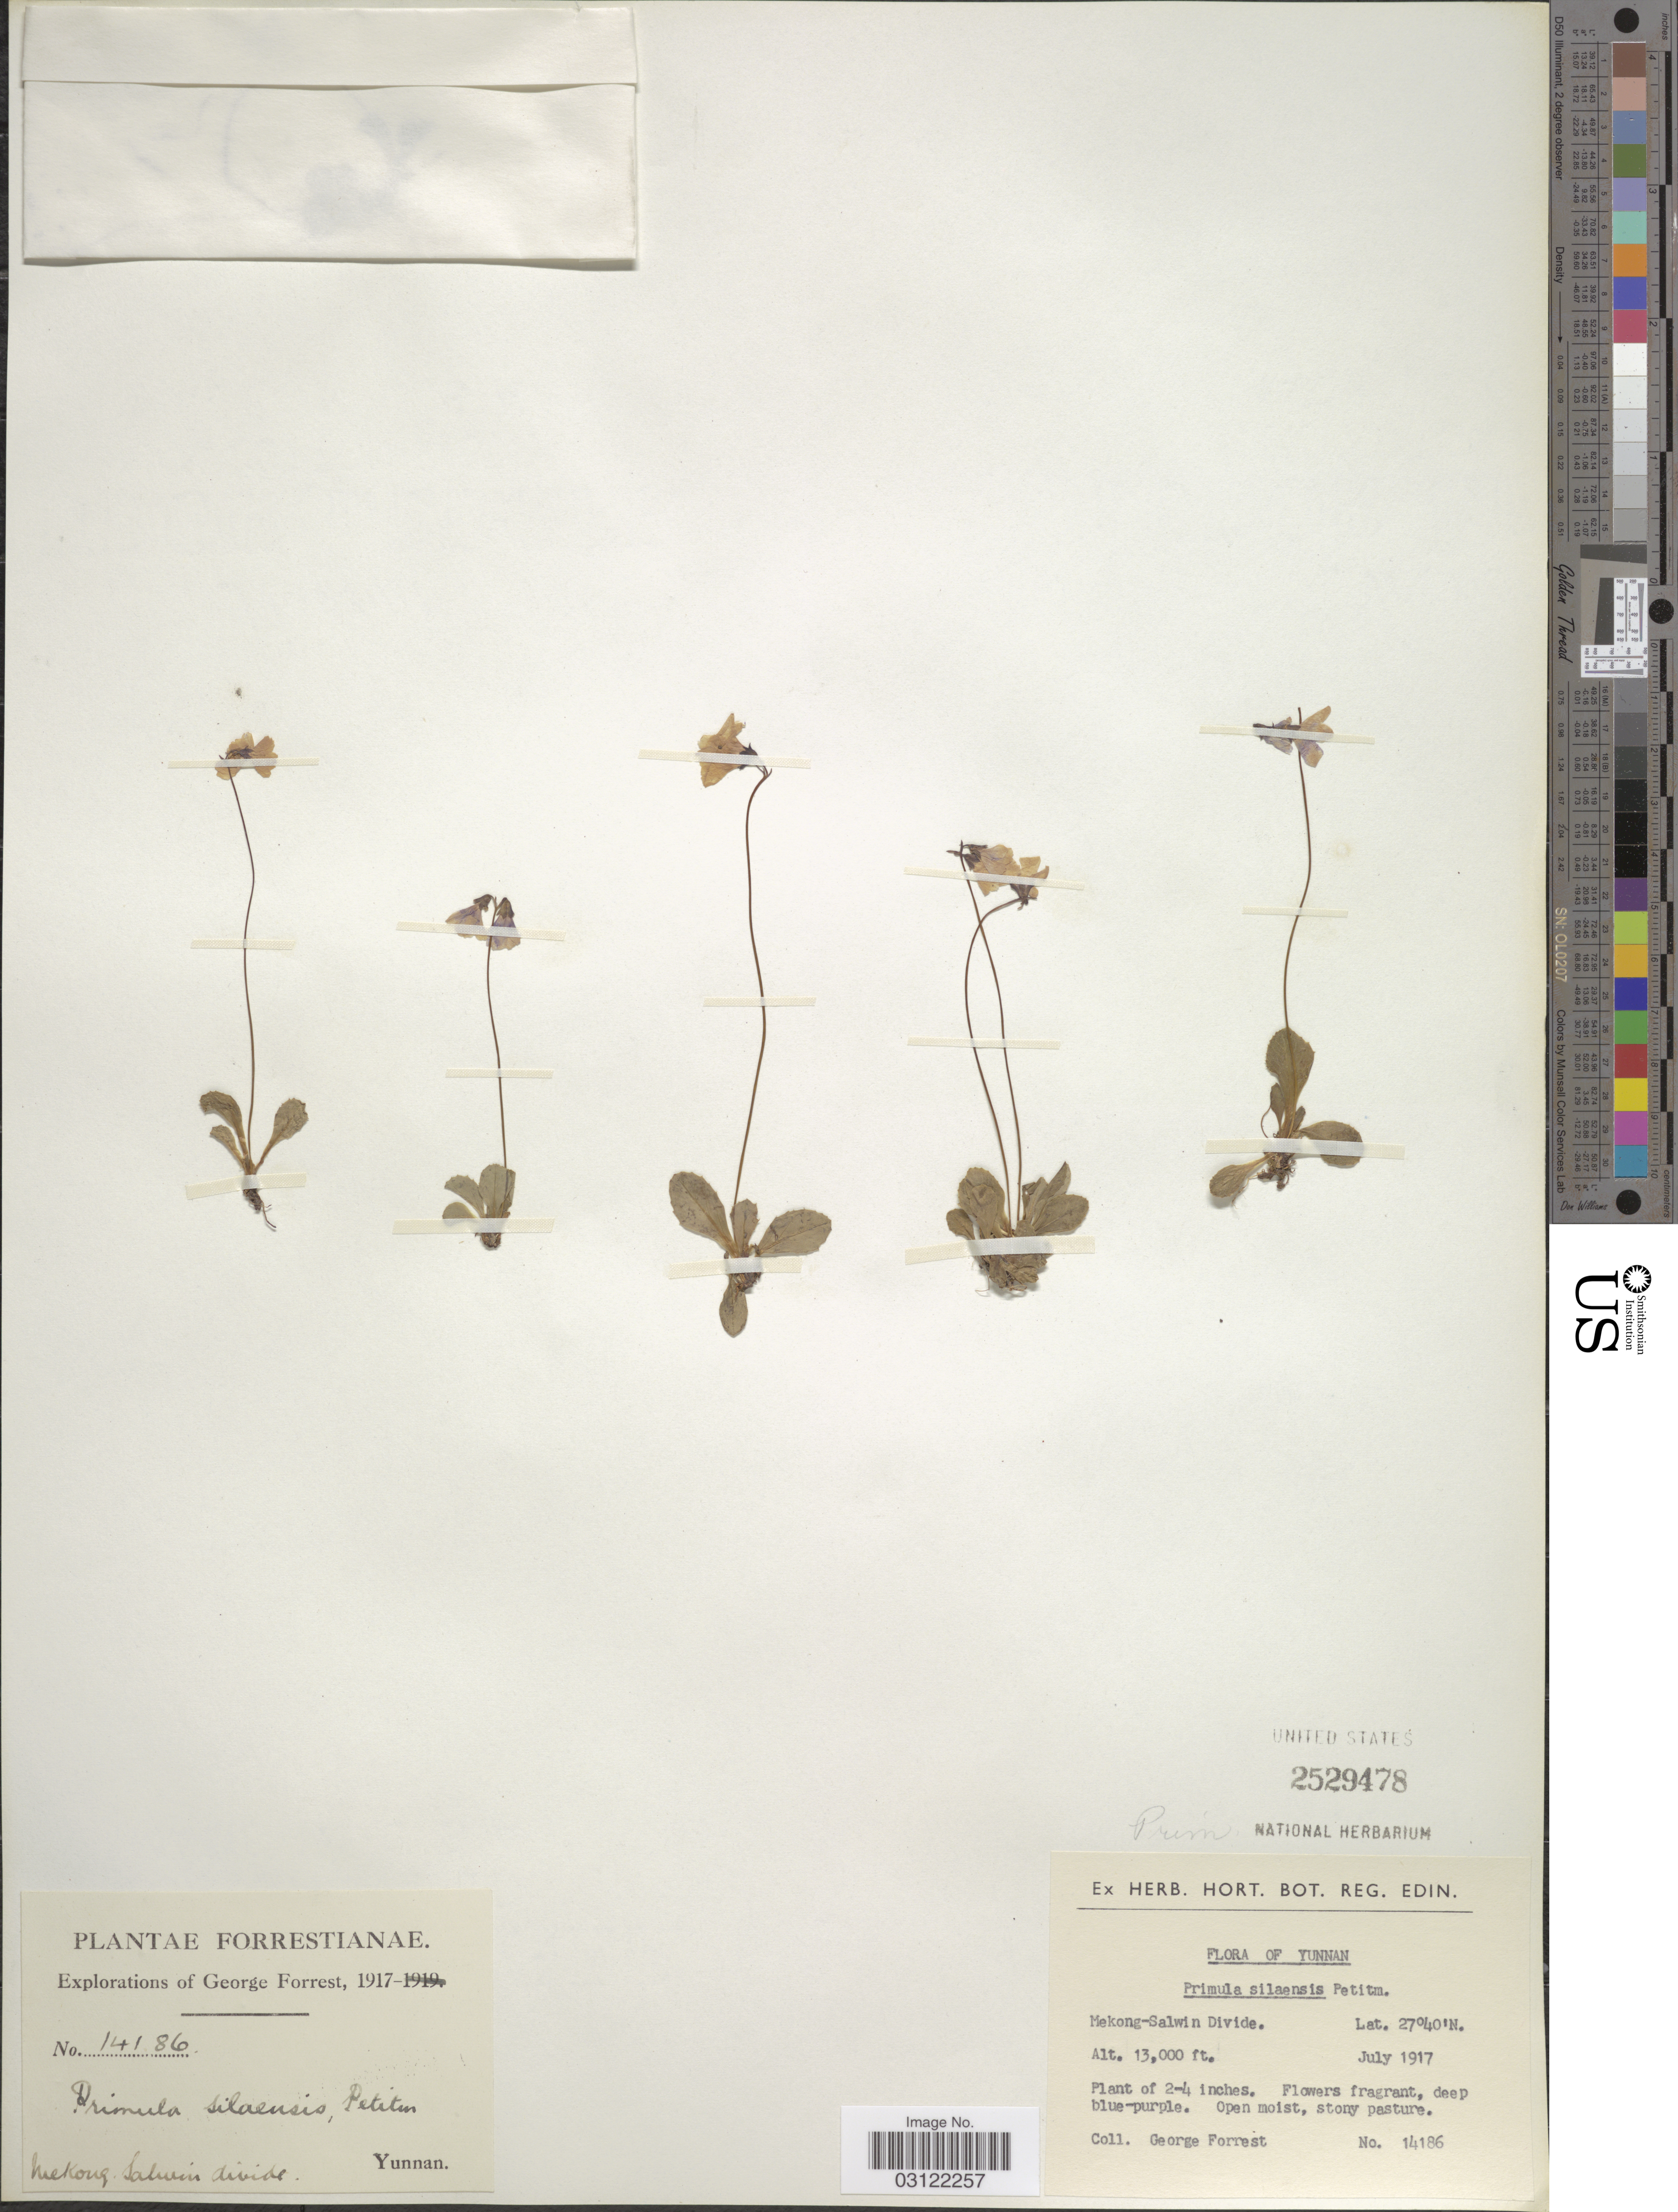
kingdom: Plantae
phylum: Tracheophyta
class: Magnoliopsida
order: Ericales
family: Primulaceae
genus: Primula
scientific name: Primula silaensis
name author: Petitm.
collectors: G. Forrest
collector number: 14186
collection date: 1917-07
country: China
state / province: Yunnan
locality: Mekong-Salwin Divide.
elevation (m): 3962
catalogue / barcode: US 2529478